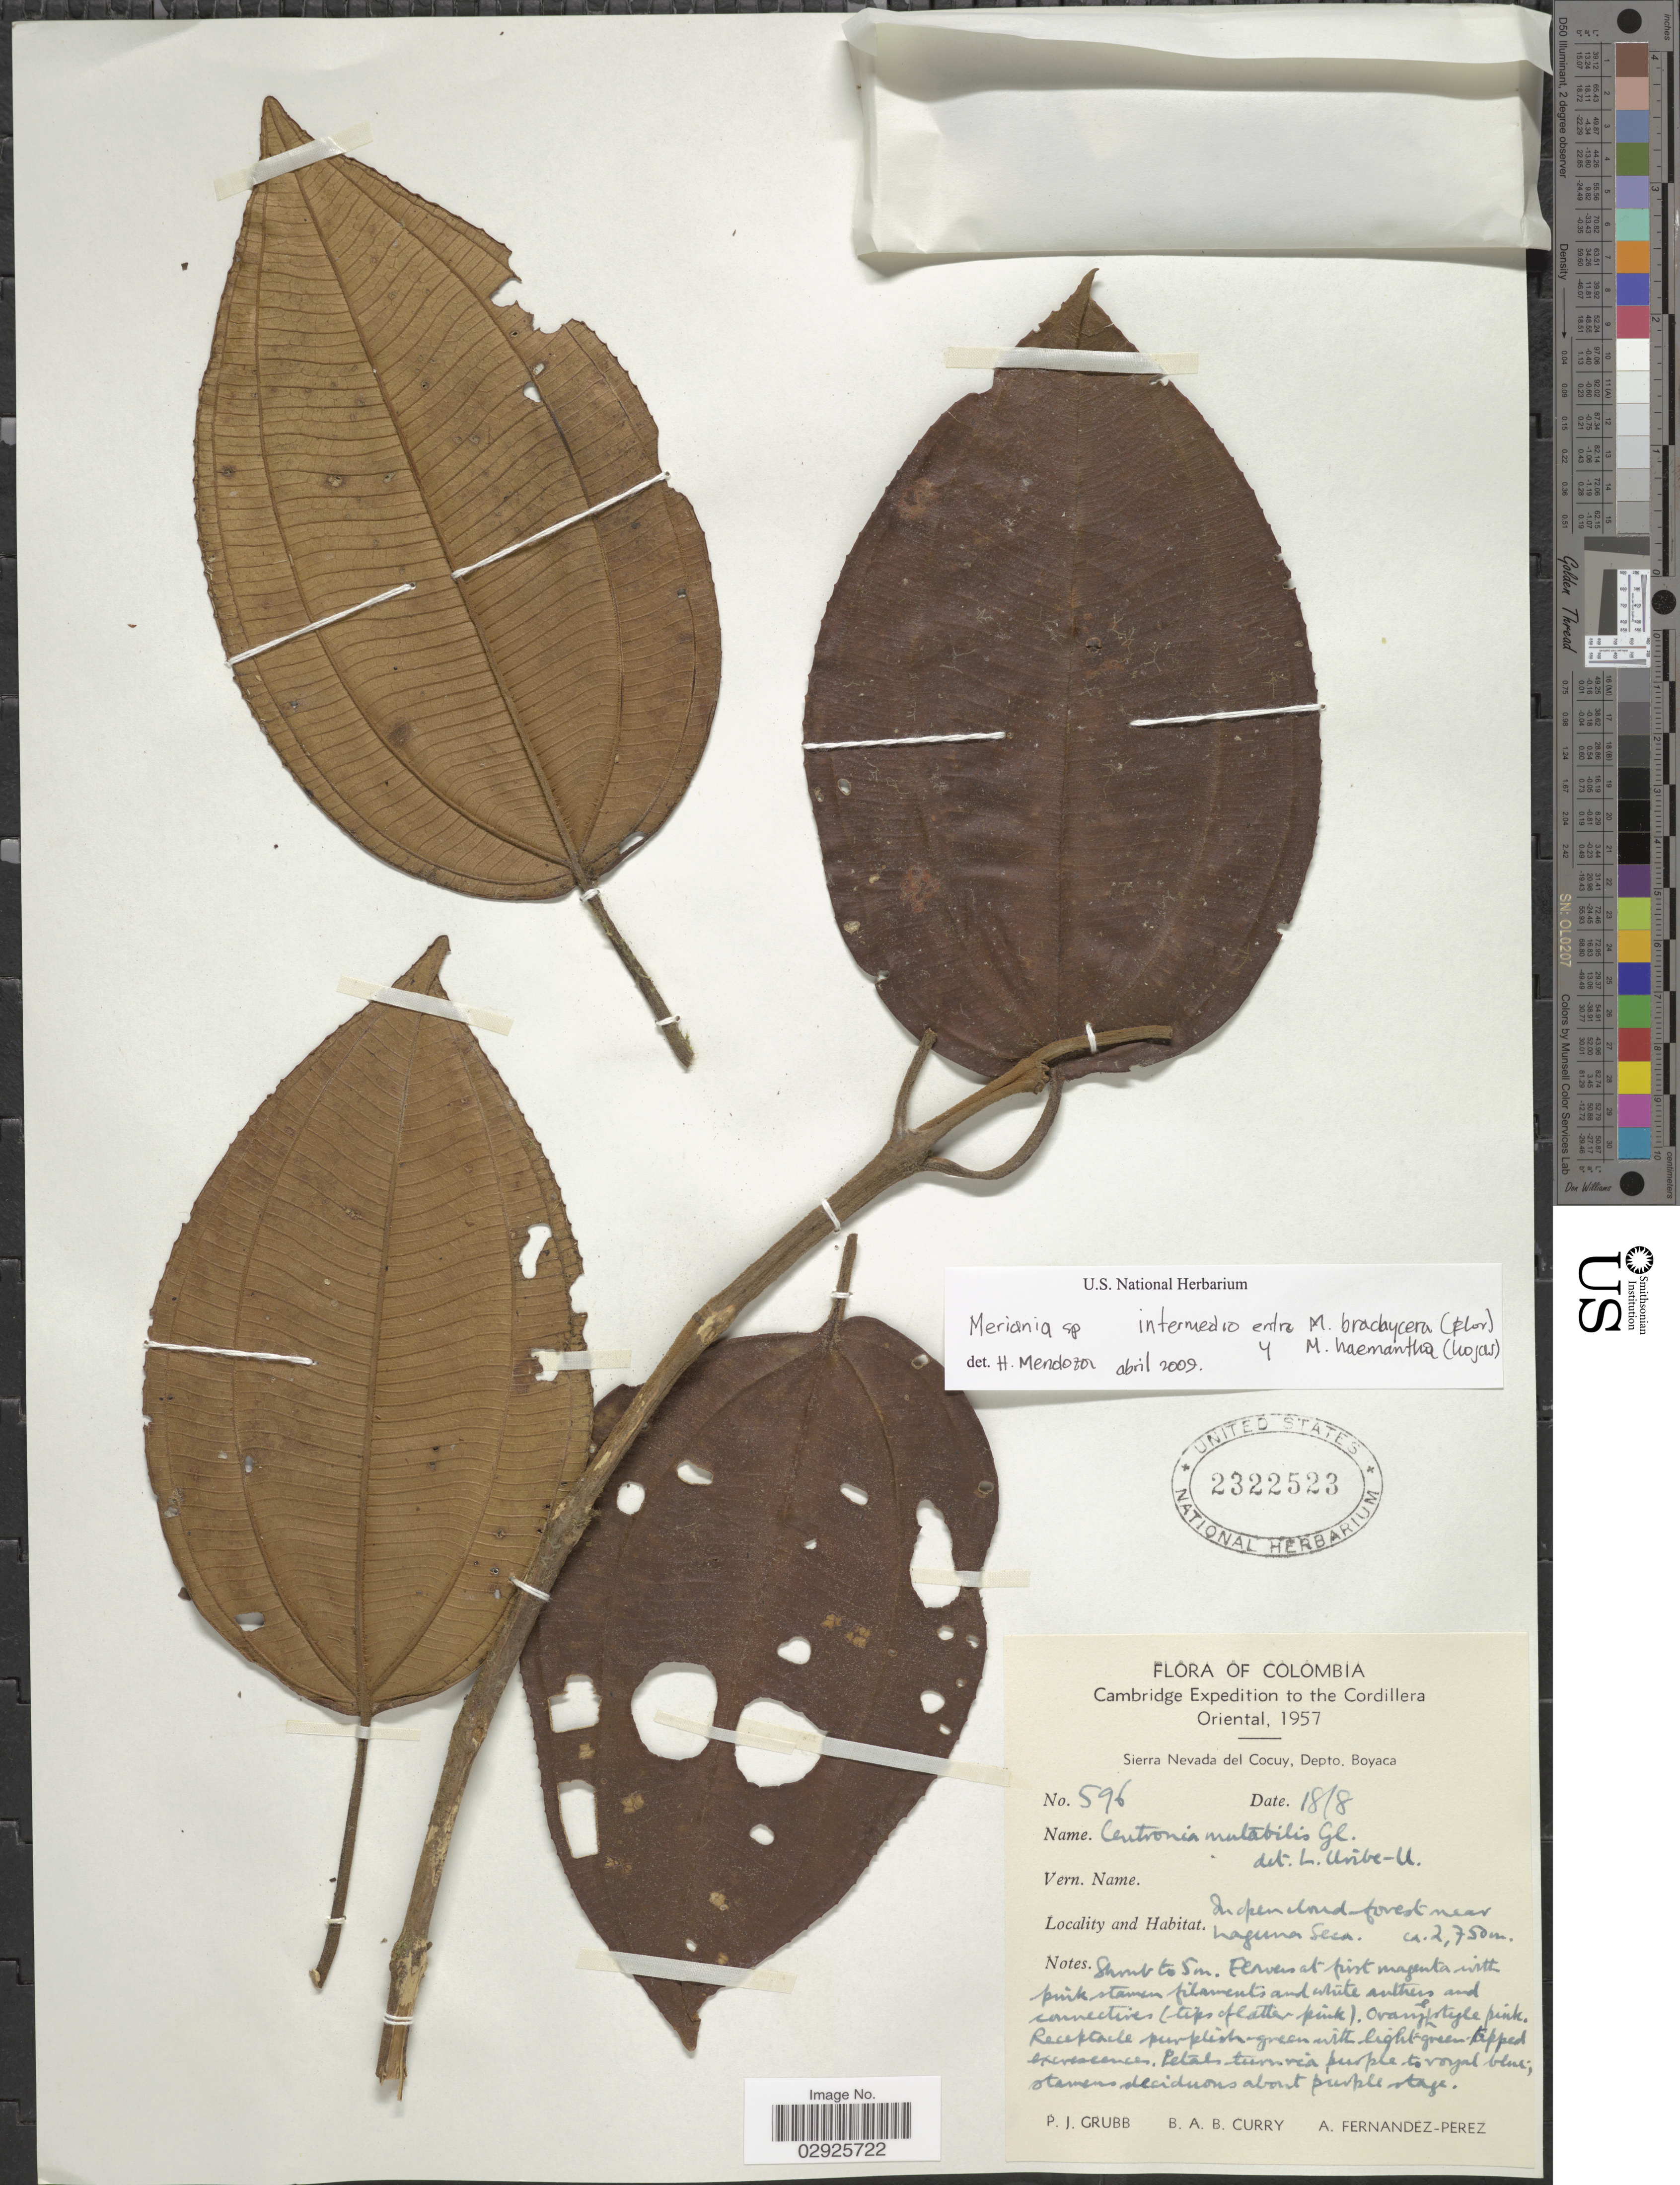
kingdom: Plantae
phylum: Tracheophyta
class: Magnoliopsida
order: Myrtales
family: Melastomataceae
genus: Meriania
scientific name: Meriania sp.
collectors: P. J. Grubb, B. A. B. Curry & A. Fernández-Pérez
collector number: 596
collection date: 1957-08-18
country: Colombia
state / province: Boyacá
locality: Cordillera Oriental. Sierra Nevada del Cocuy, Depto. Boyaca. Near Laguna Seca.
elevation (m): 2750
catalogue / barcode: US 2322523